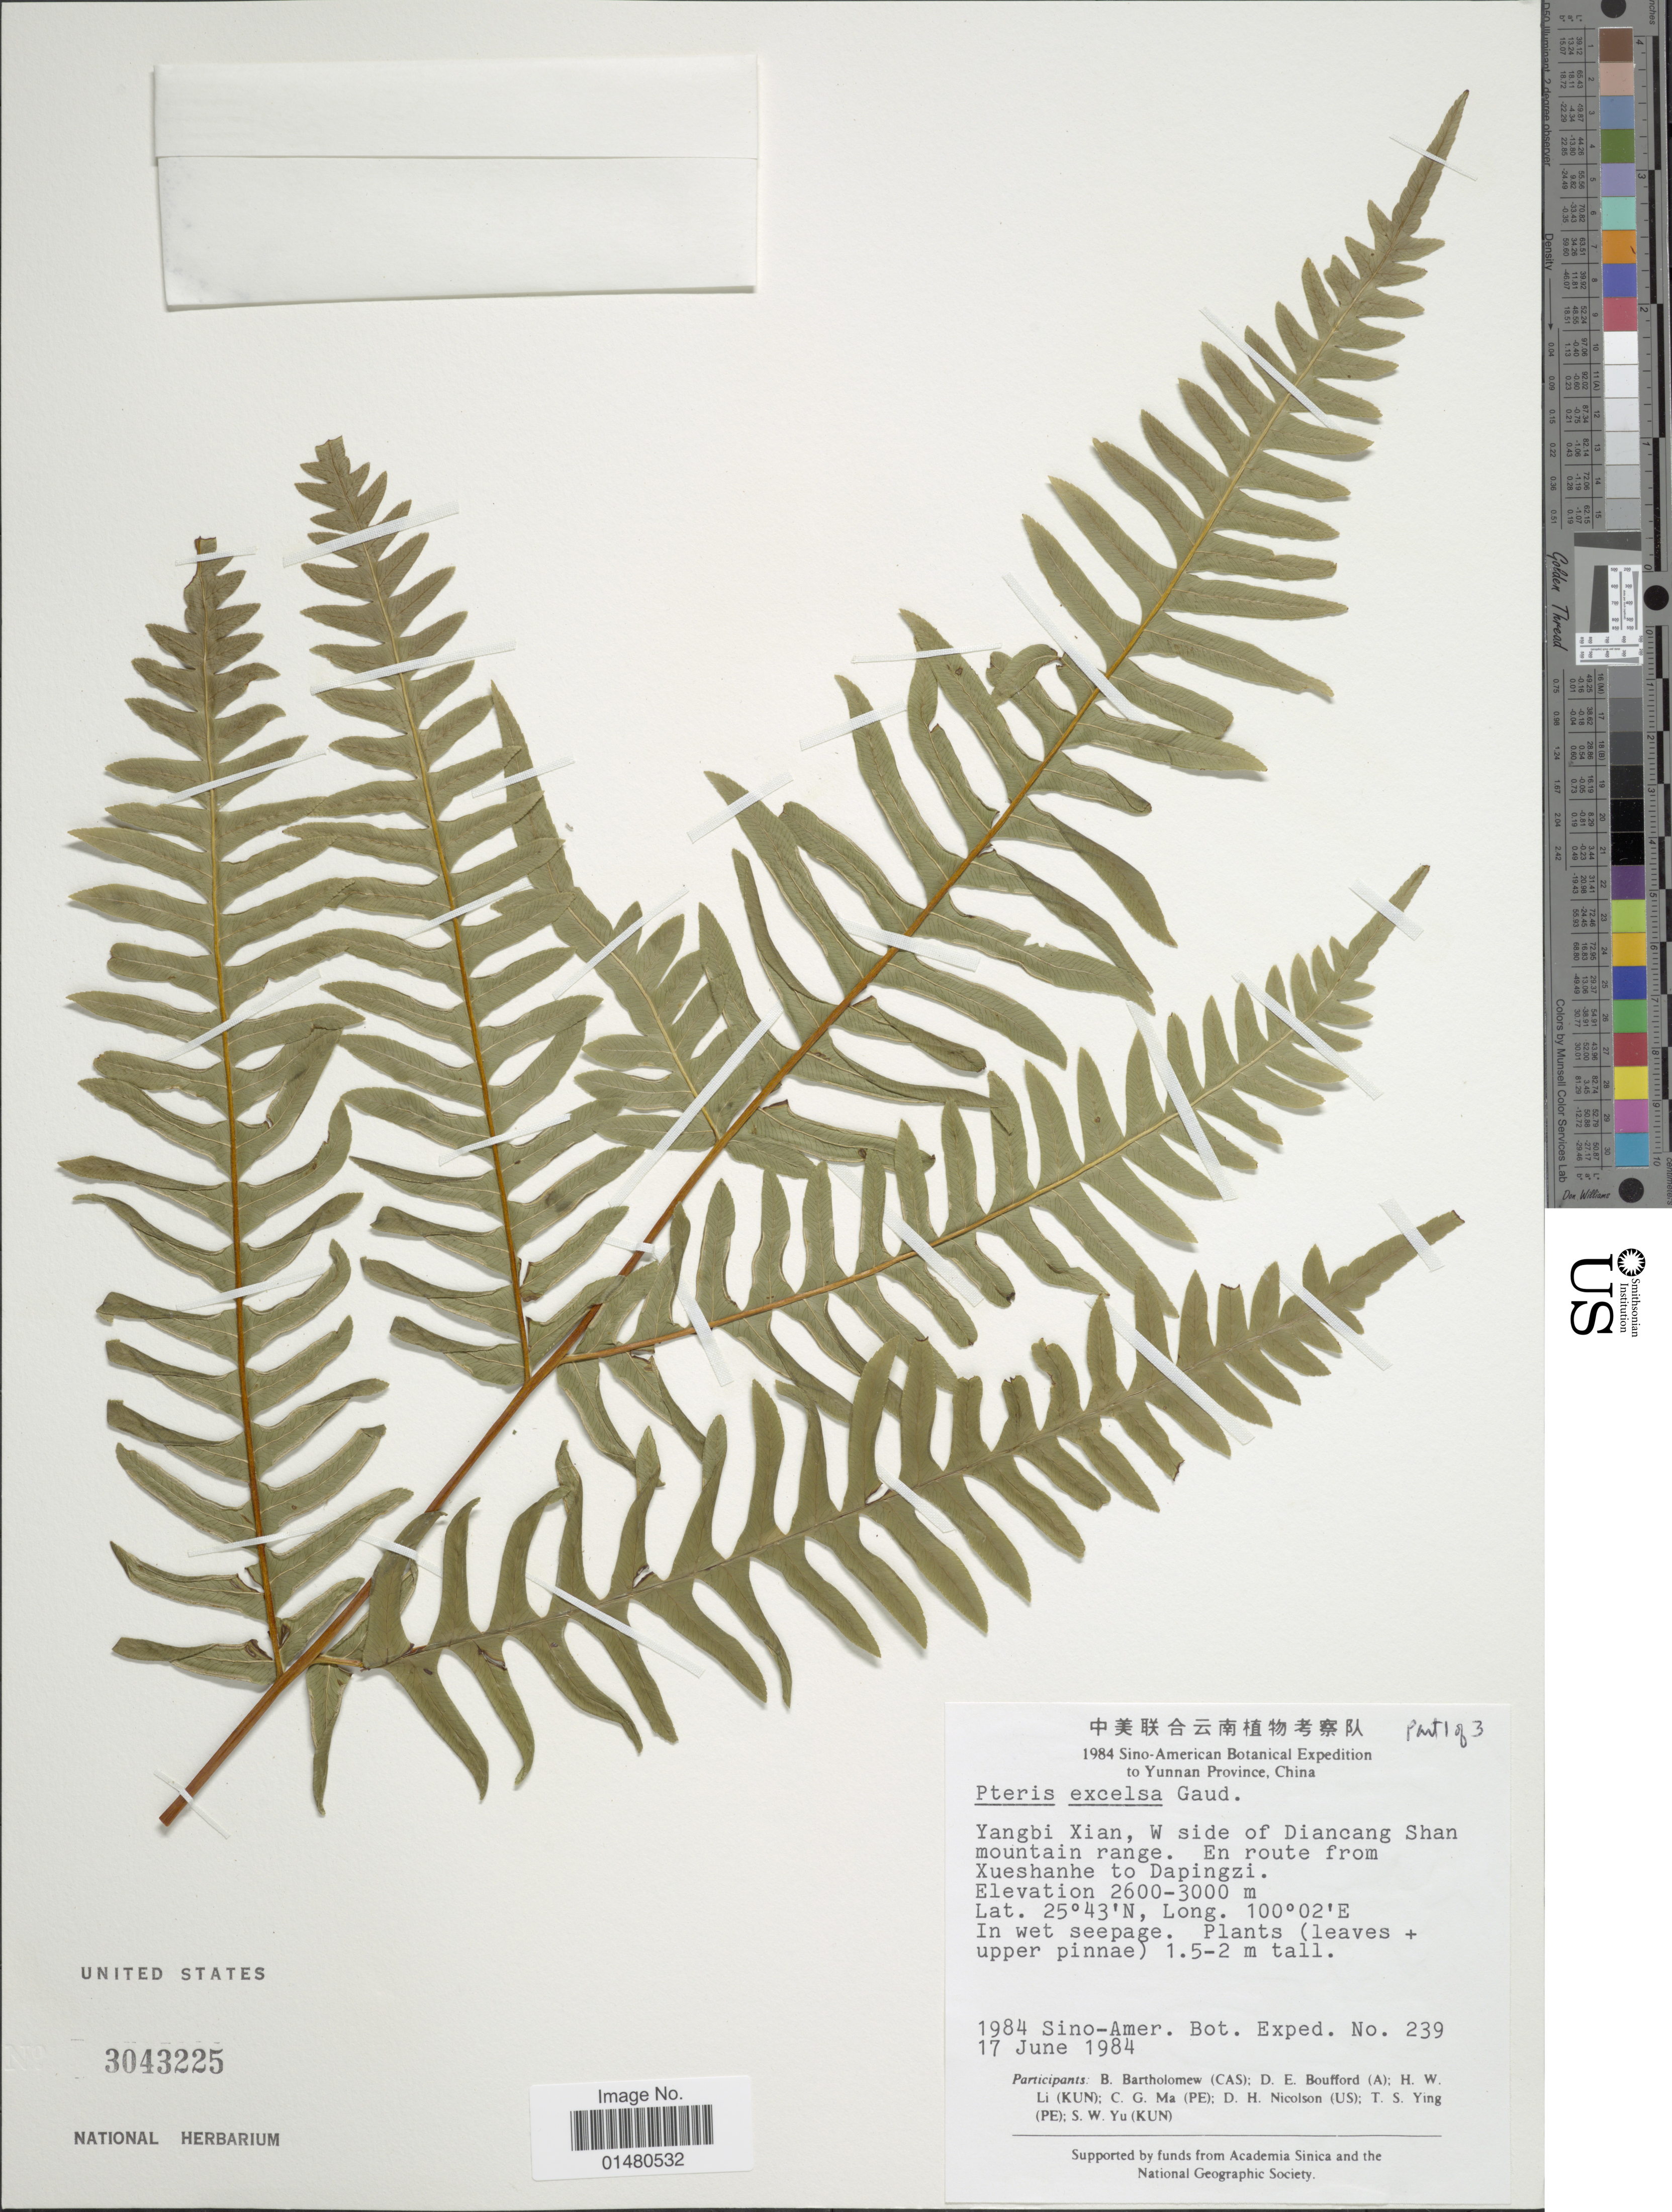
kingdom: Plantae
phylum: Tracheophyta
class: Polypodiopsida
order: Polypodiales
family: Pteridaceae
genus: Pteris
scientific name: Pteris excelsa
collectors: Sino-Amer. Bot. Exped. 1984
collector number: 239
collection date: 1984-06-17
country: China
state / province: Yunnan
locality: Yangbi Xian, W side of Diancang Shan mountain range. En route from Xueshanhe to Dapingzi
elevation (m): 2600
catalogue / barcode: US 3043225